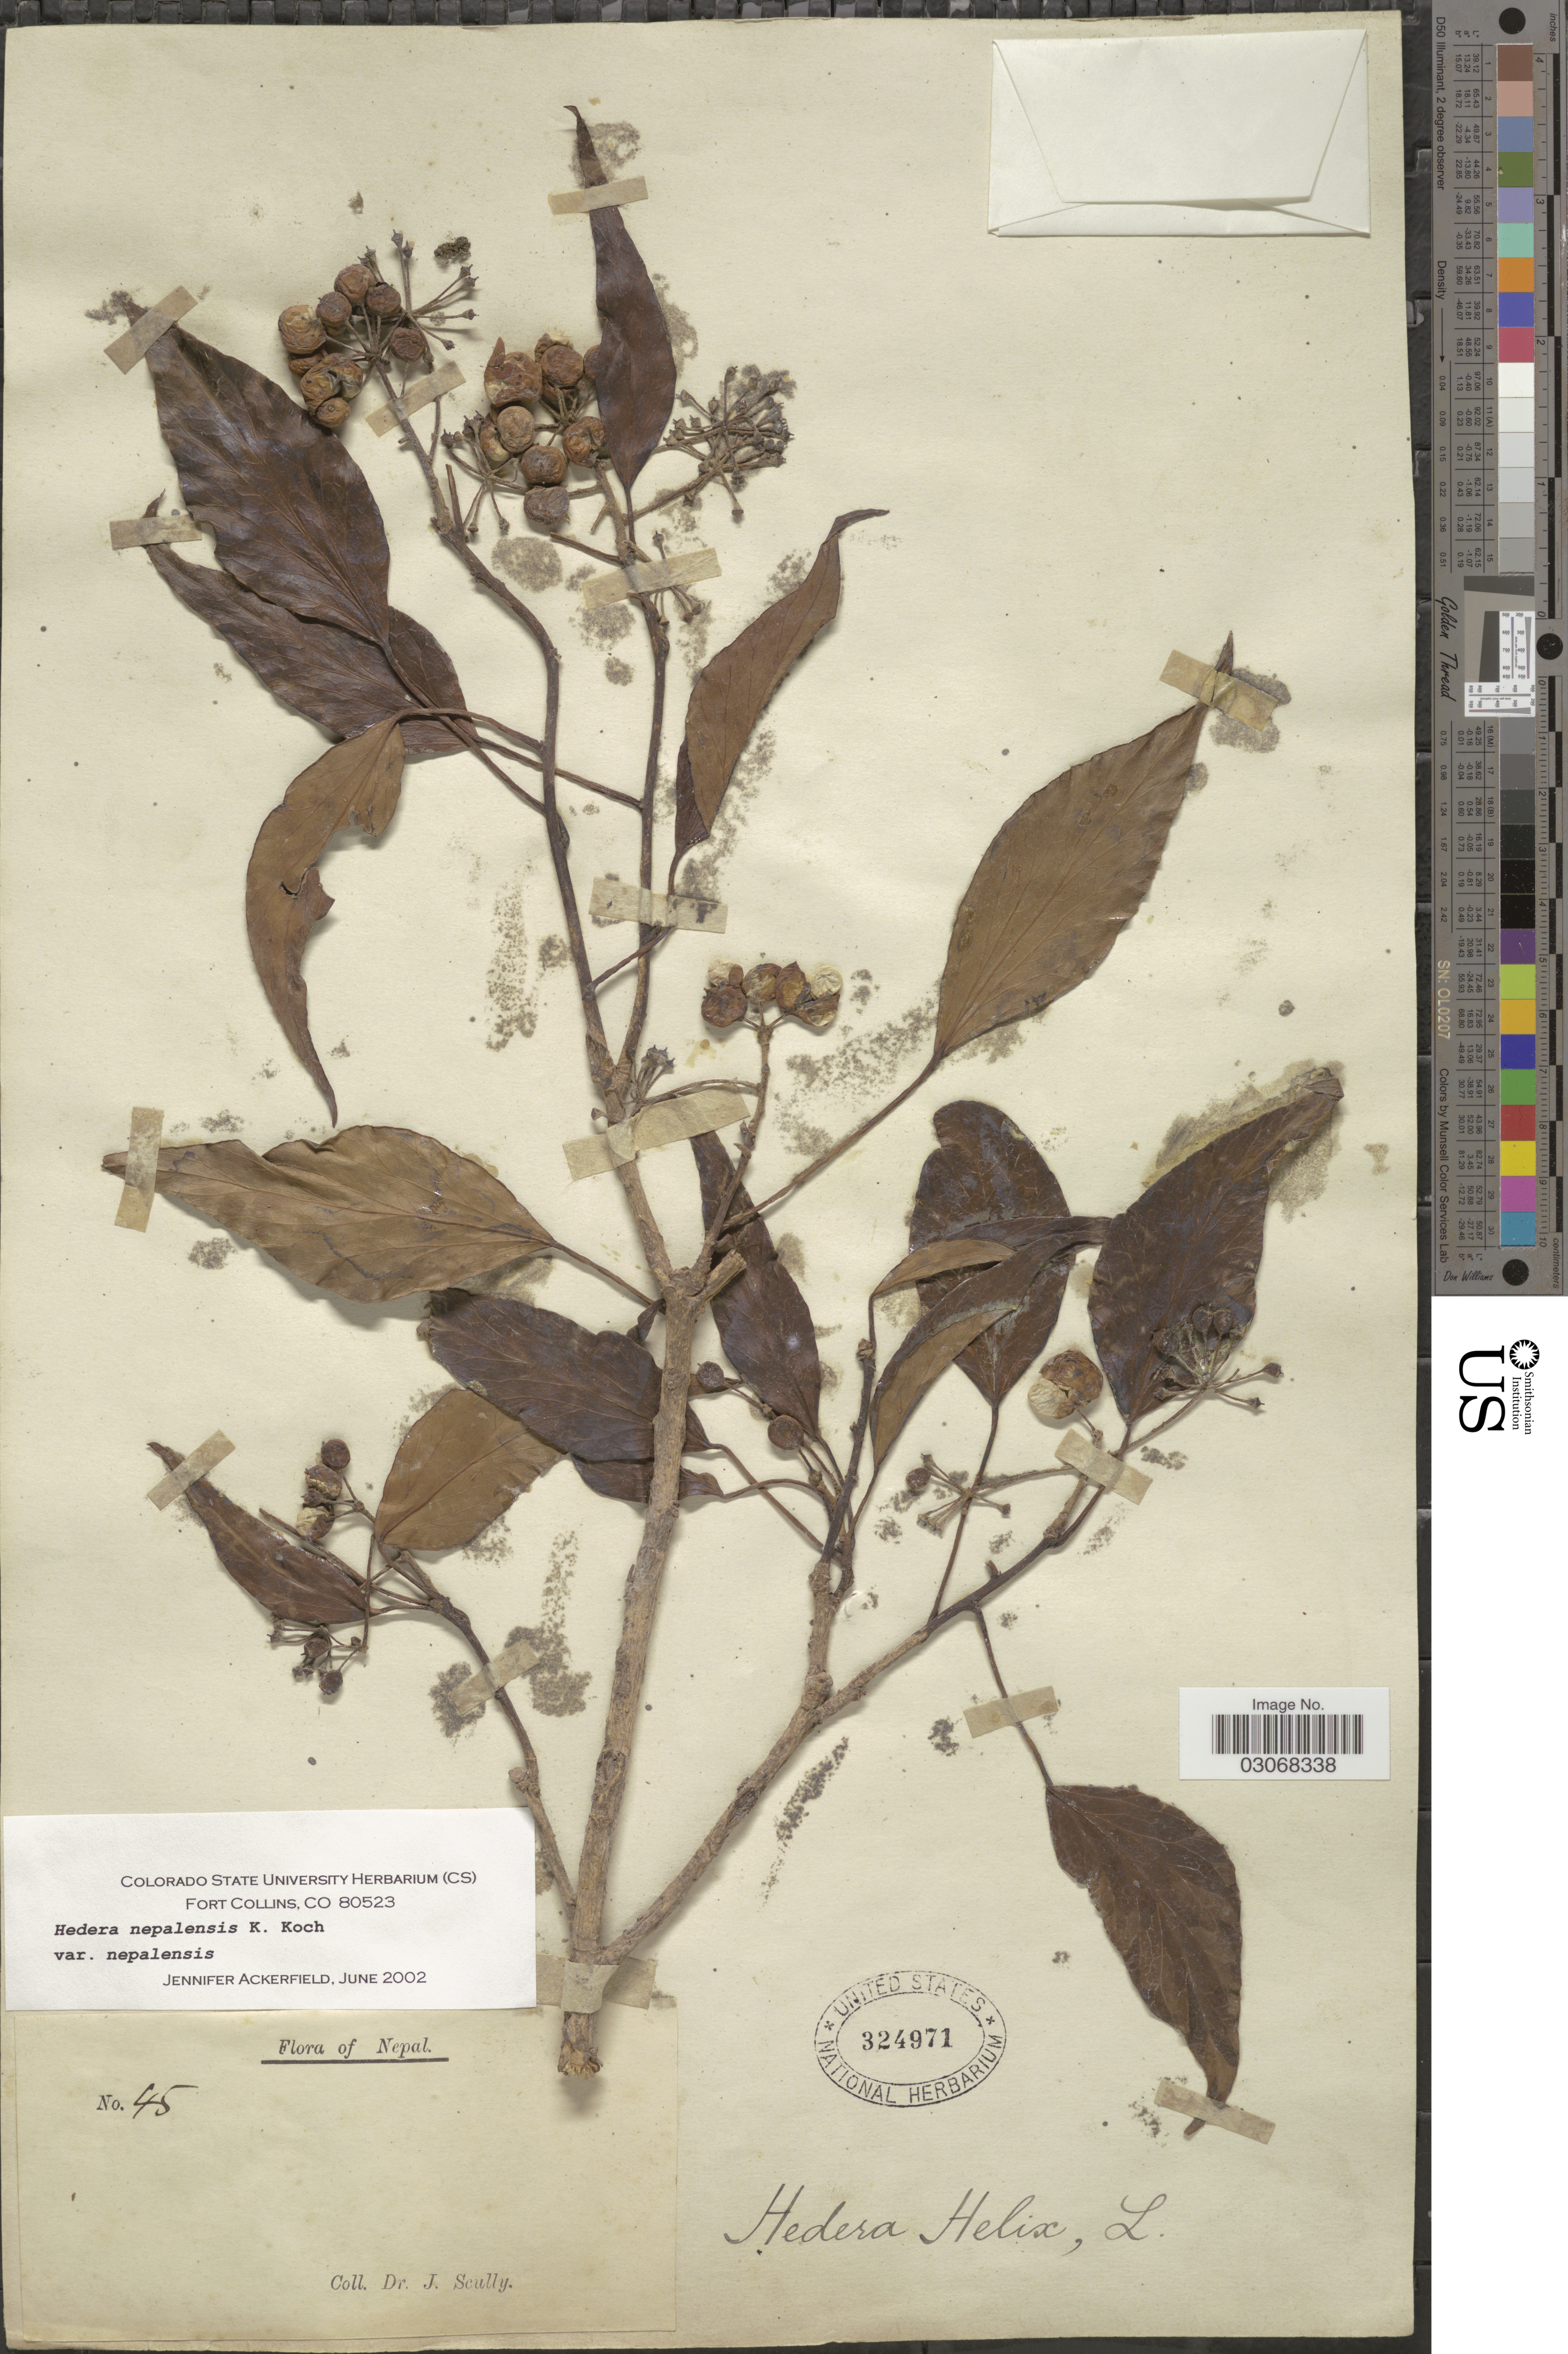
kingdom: Plantae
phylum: Tracheophyta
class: Magnoliopsida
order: Apiales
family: Araliaceae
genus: Hedera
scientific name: Hedera nepalensis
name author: K. Koch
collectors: J. Scully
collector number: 45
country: Nepal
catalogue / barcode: US 324971